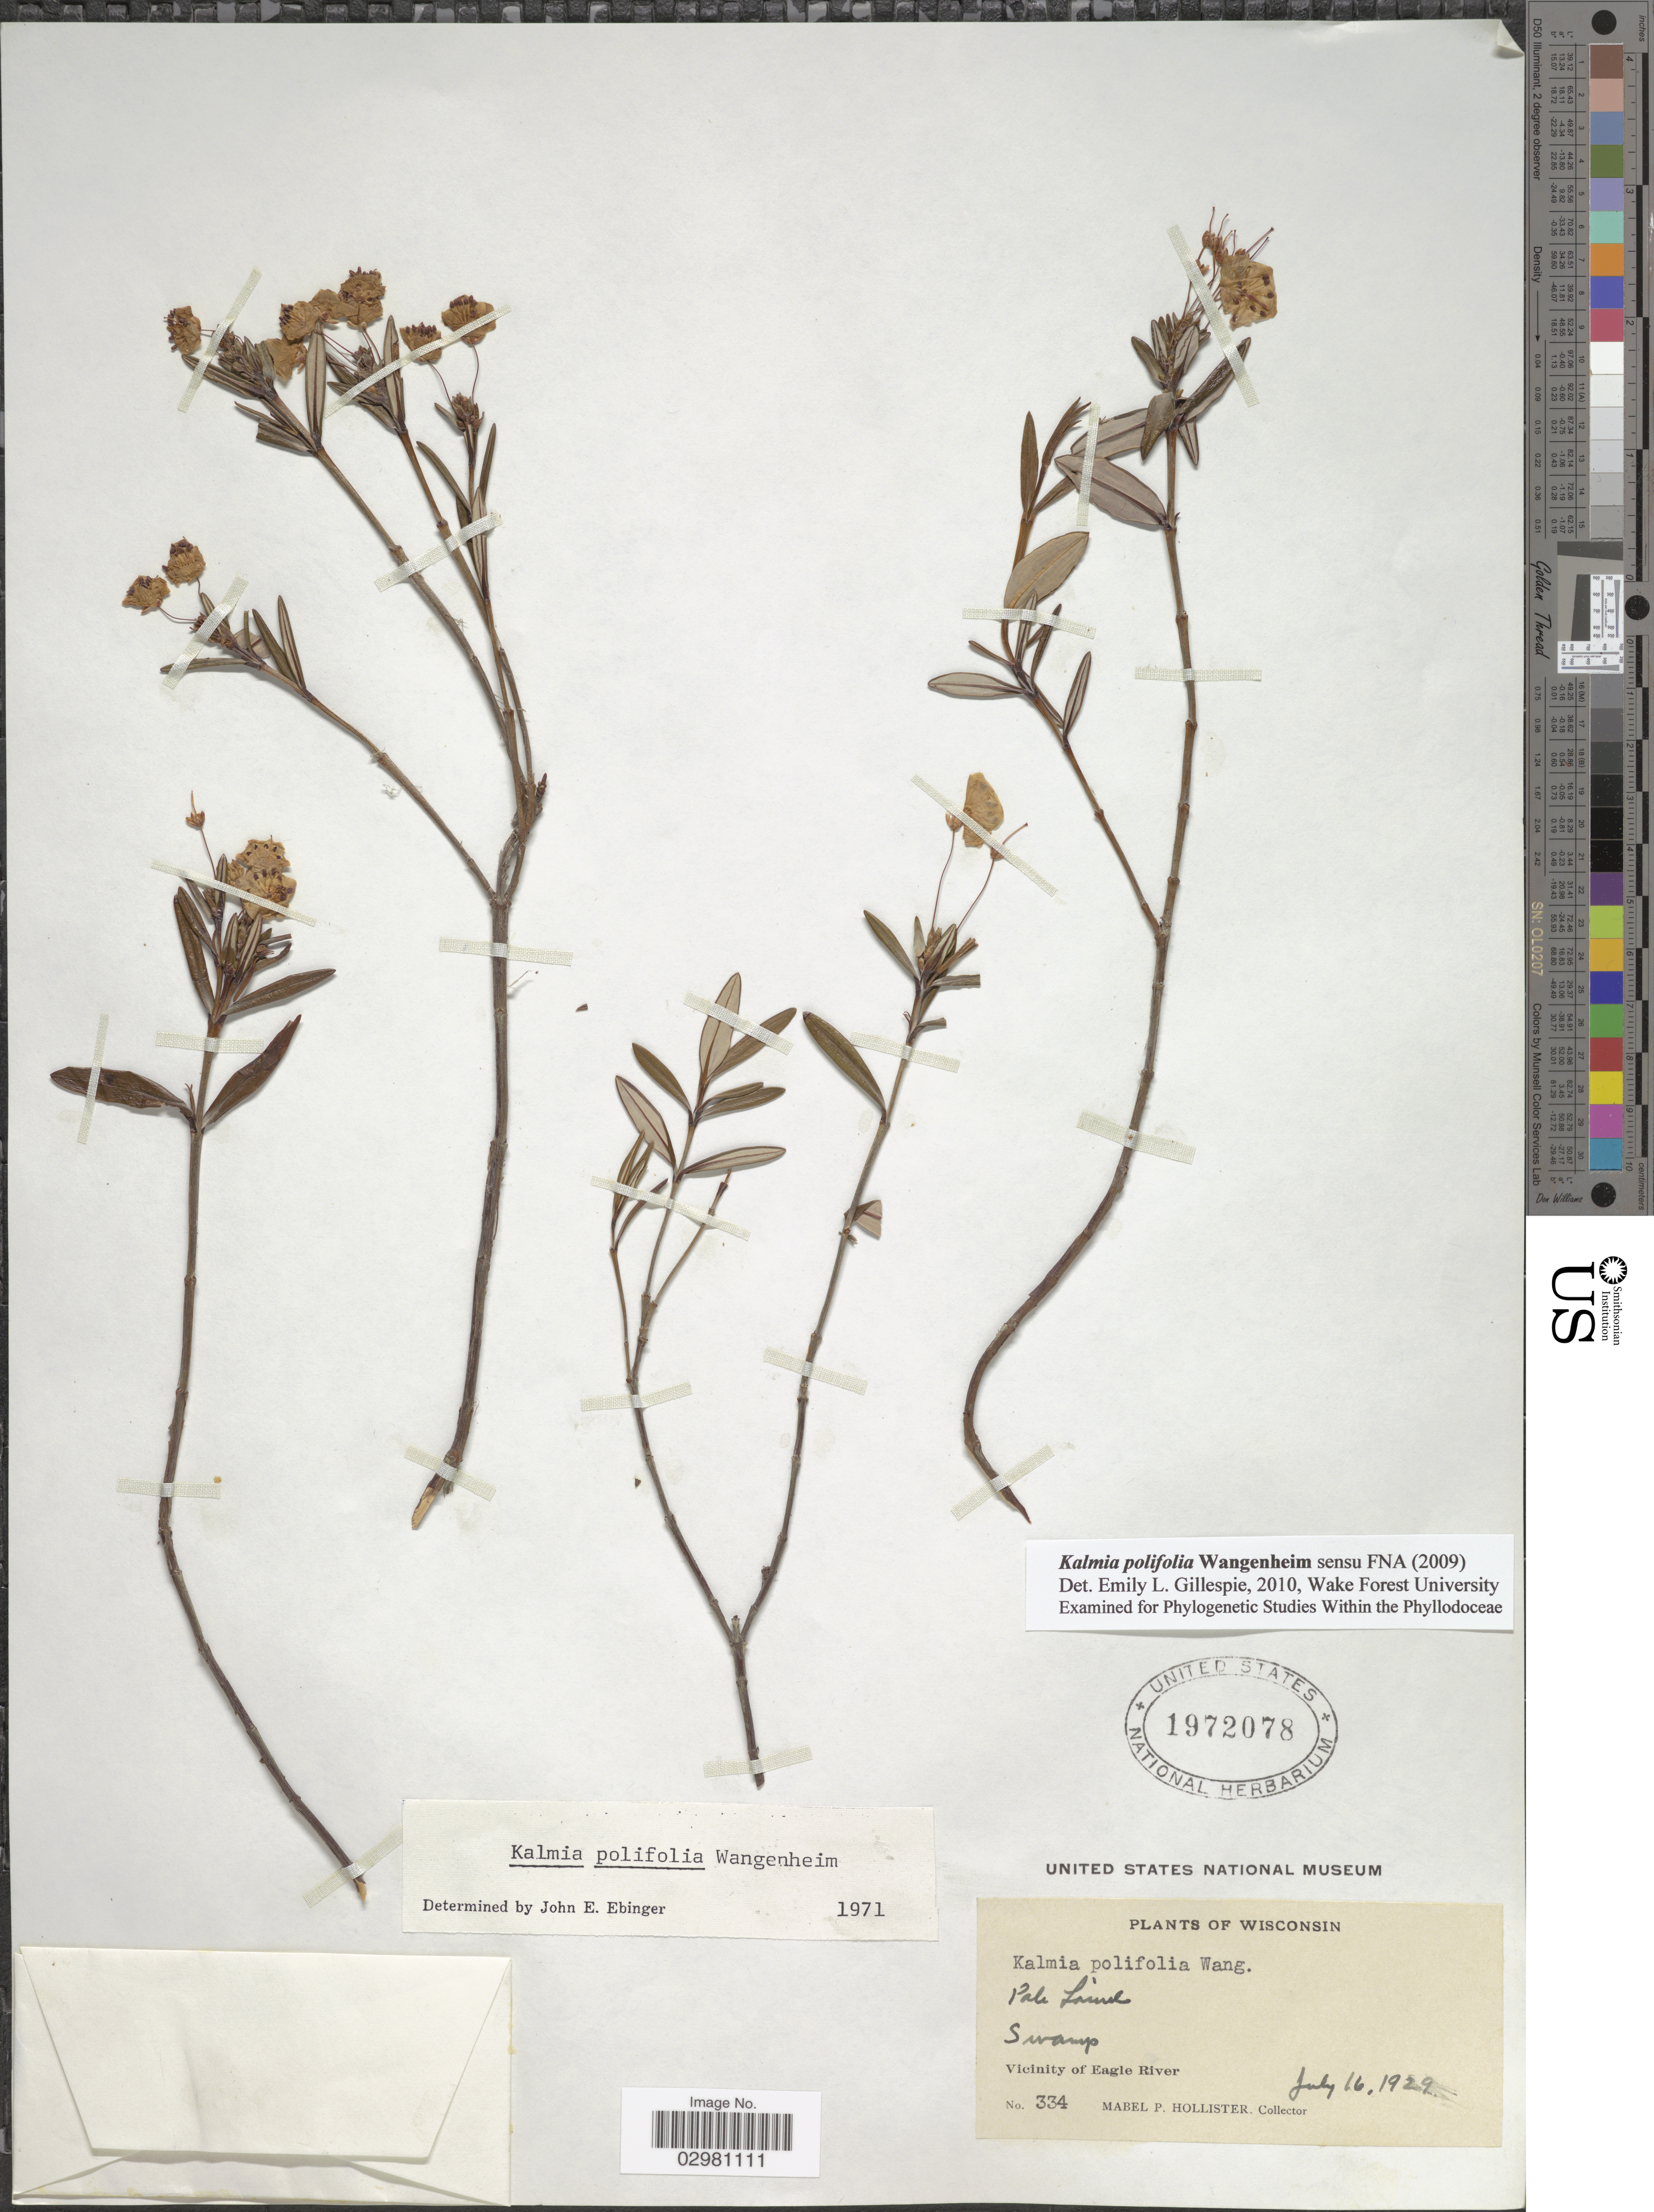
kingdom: Plantae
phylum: Tracheophyta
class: Magnoliopsida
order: Ericales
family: Ericaceae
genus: Kalmia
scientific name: Kalmia polifolia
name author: Wangenh.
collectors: M. Hollister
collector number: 334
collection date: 1929-07-16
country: United States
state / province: Wisconsin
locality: Vicinity of Eagle River.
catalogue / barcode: US 1972078